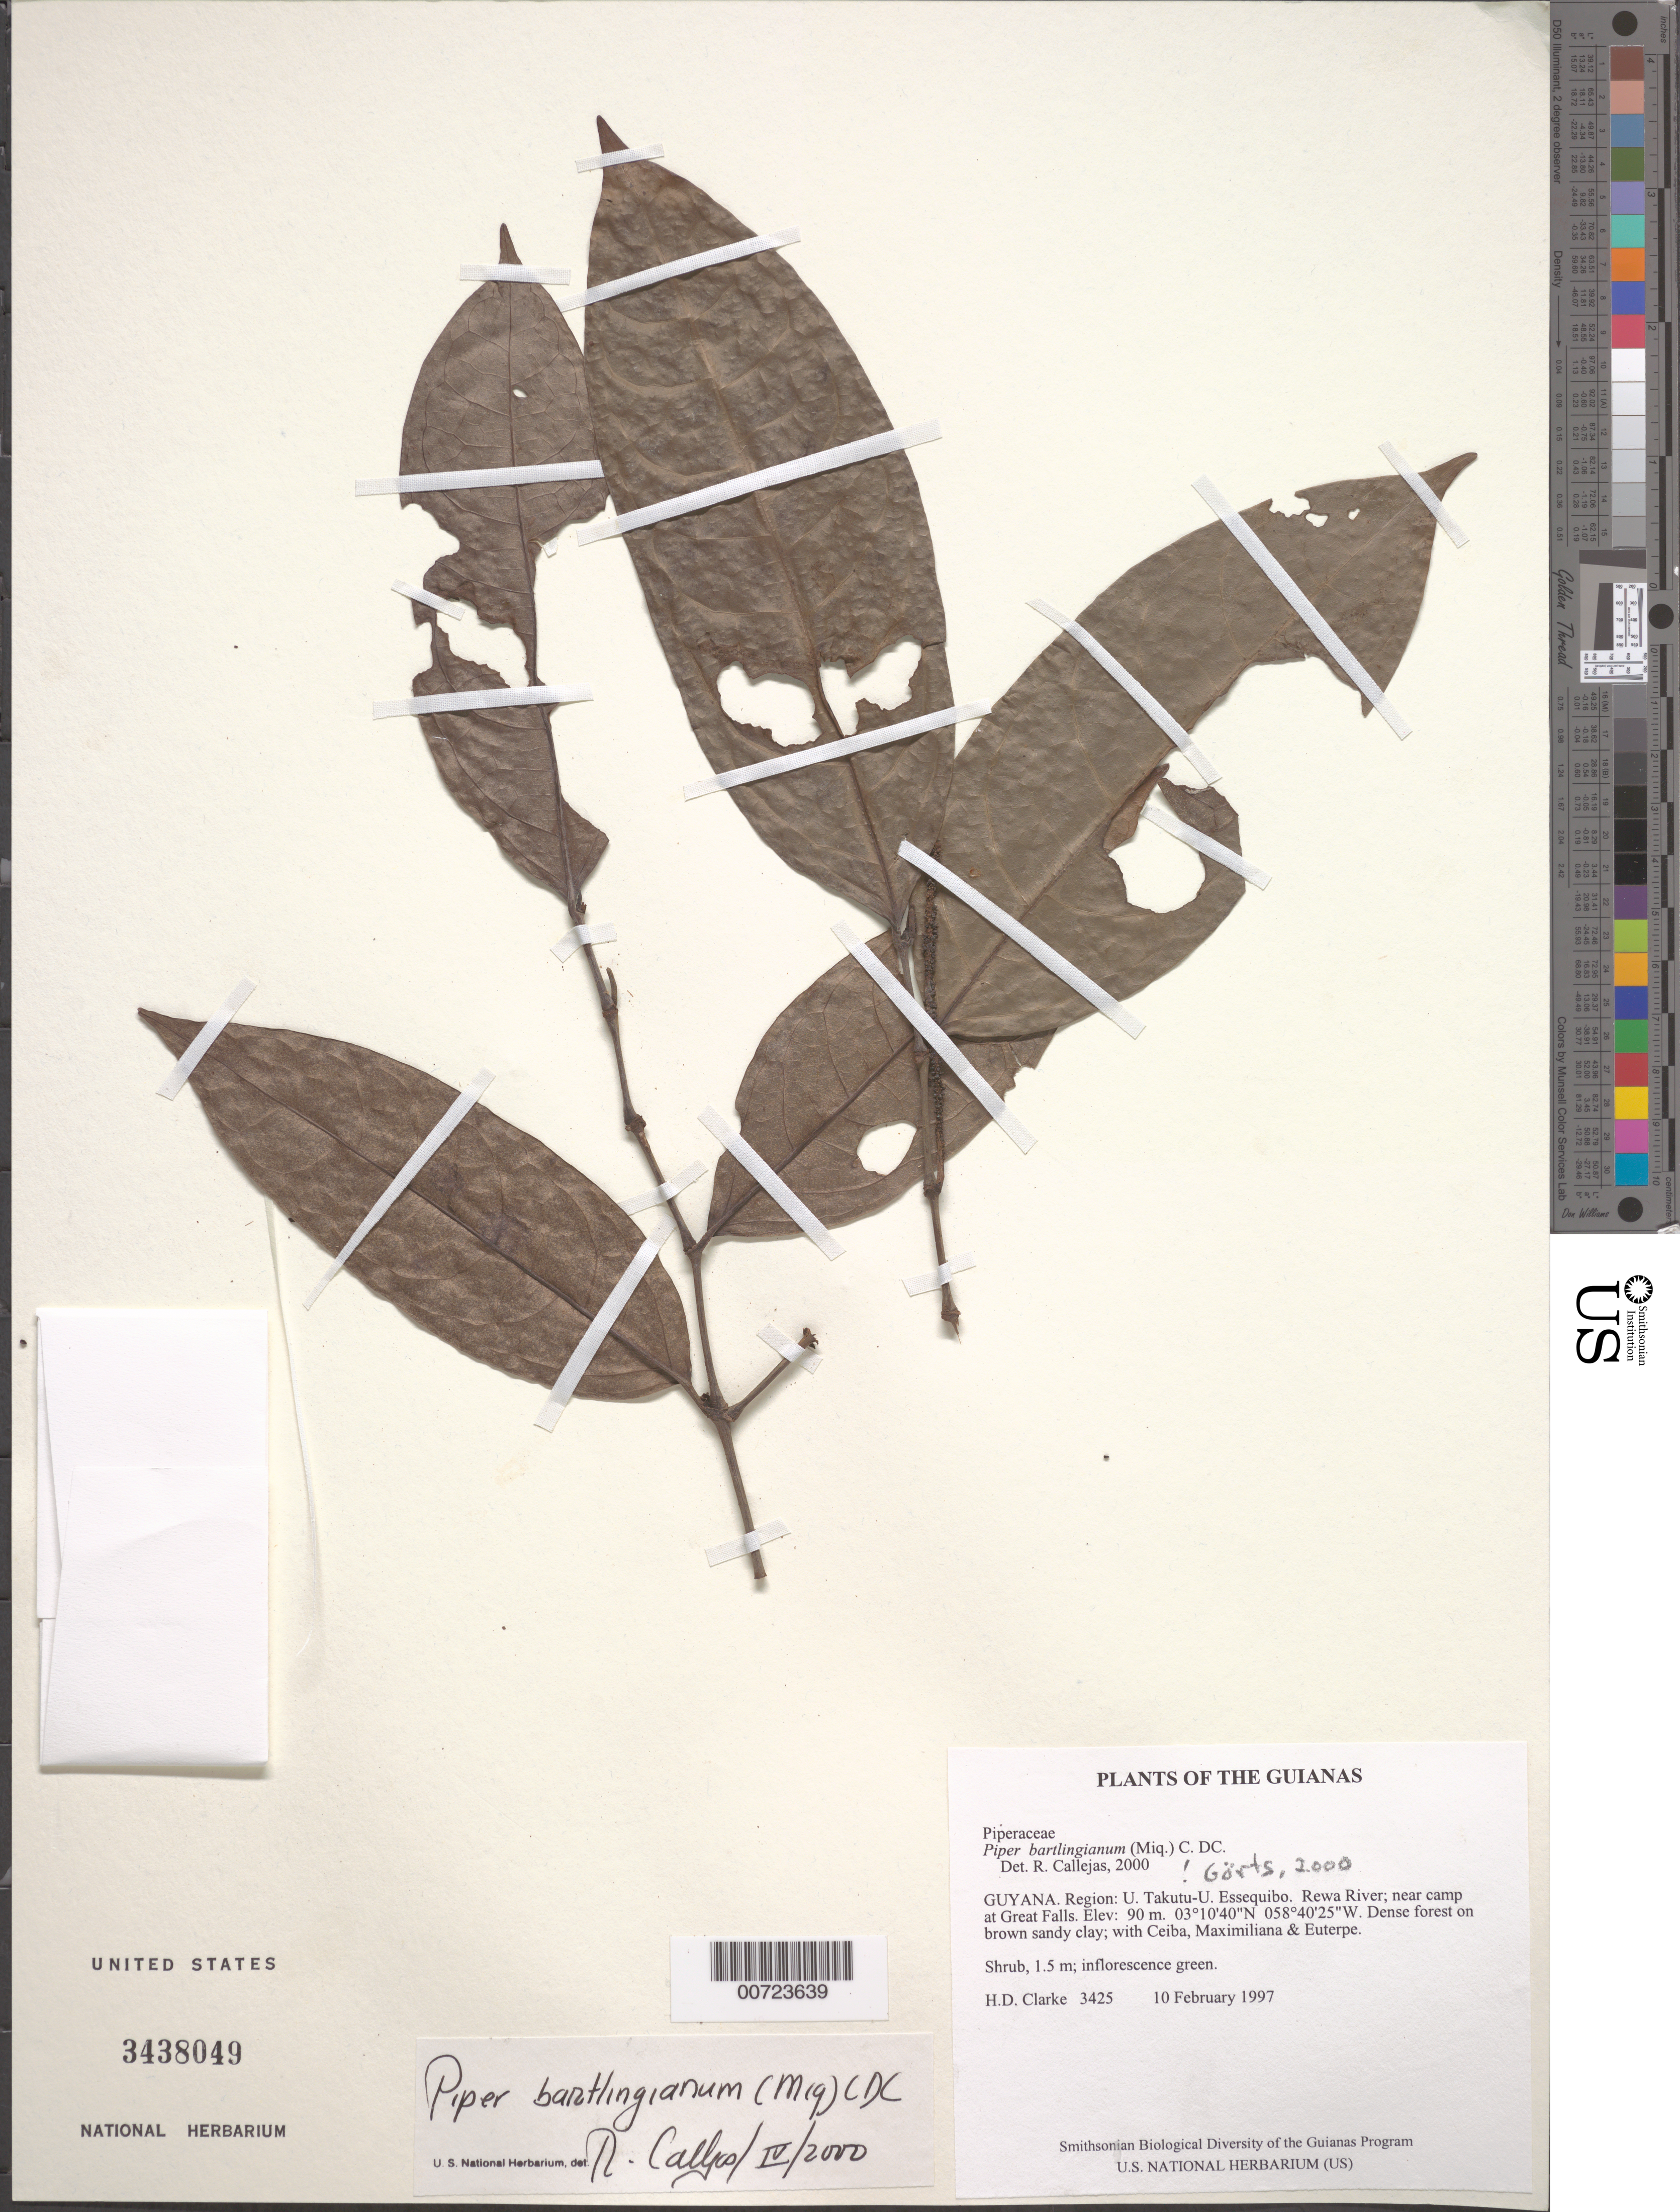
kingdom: Plantae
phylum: Tracheophyta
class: Magnoliopsida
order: Piperales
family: Piperaceae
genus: Piper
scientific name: Piper bartlingianum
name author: (Miq.) C. DC.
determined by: Görts-van Rijn, A. R. A.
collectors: H. D. Clarke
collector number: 3425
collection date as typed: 10 February 1997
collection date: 1997-02-10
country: Guyana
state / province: U. Takutu-U. Essequibo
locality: Rewa River; near camp at Great Falls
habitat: Dense forest on brown sandy clay; with Ceiba, Maximiliana & Euterpe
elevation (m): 90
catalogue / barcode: US 3438049